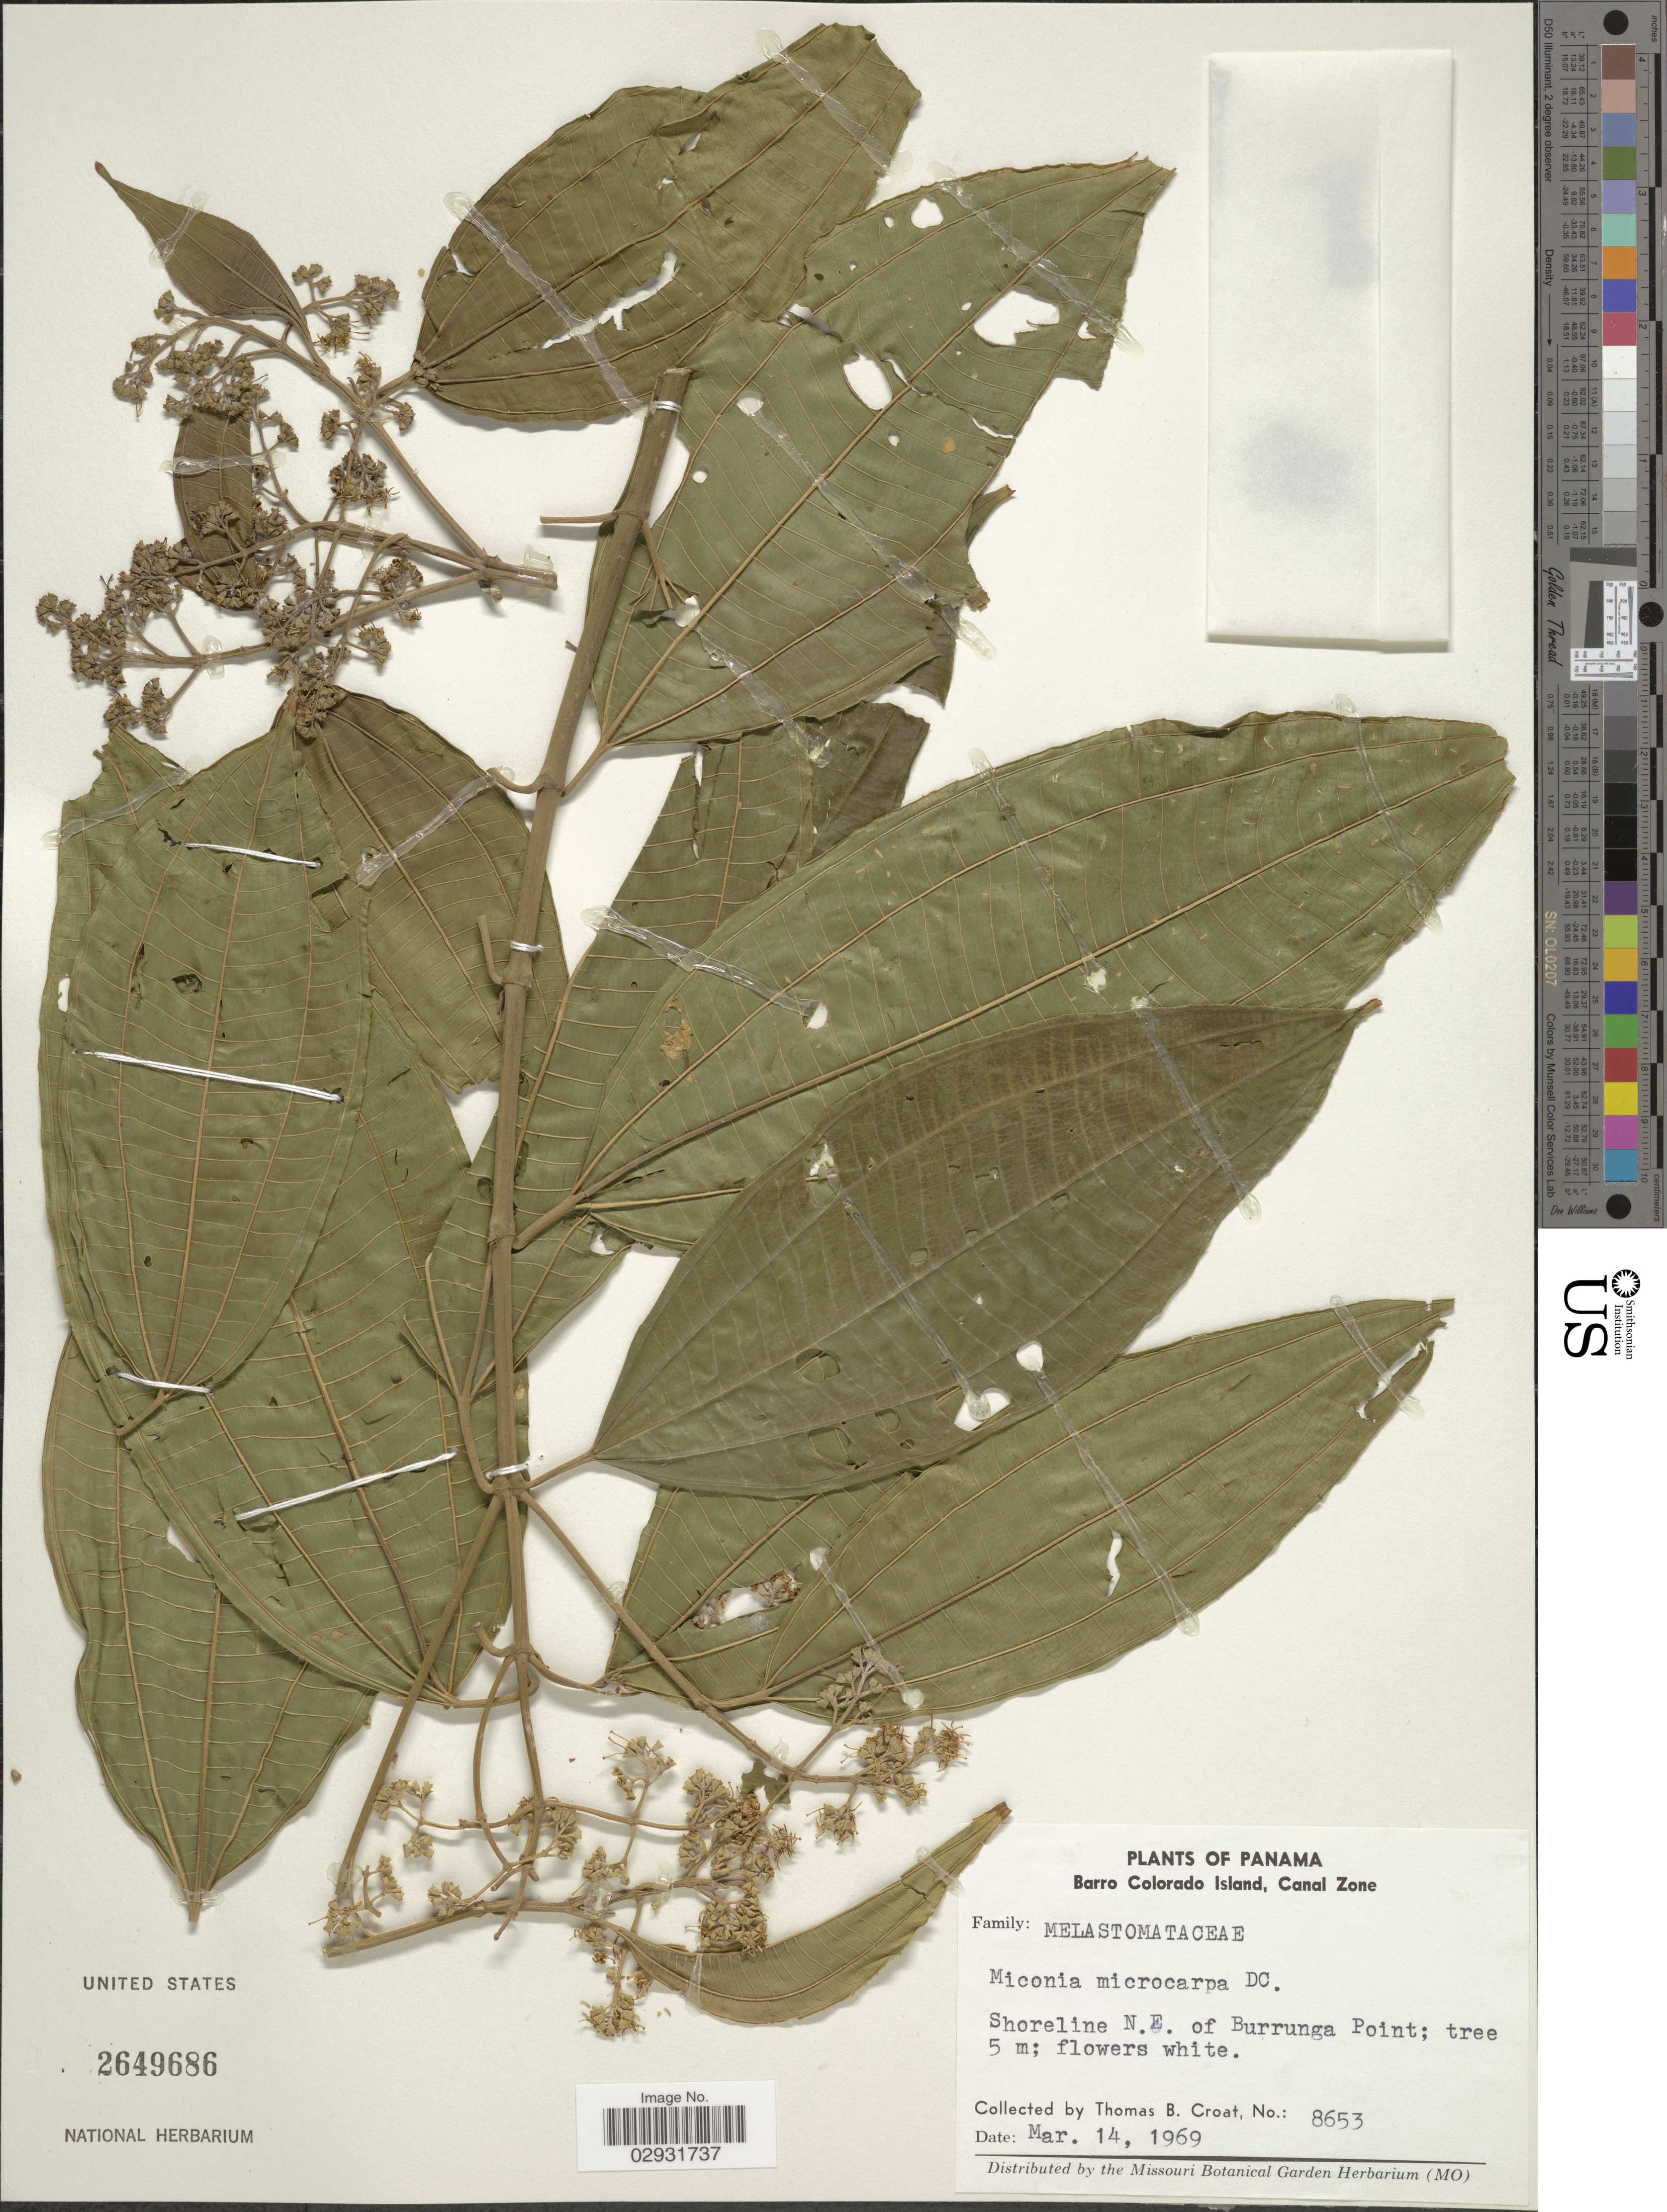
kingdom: Plantae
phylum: Tracheophyta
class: Magnoliopsida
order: Myrtales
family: Melastomataceae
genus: Miconia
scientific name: Miconia affinis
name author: DC.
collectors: T. B. Croat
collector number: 8653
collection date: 1969-03-14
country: Panama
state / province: Panamá Oeste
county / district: Canal Zone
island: Barro Colorado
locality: Barro Colorado Island, Canal Zone. Shoreline N.E. of Burrunga Point.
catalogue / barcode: US 2649686